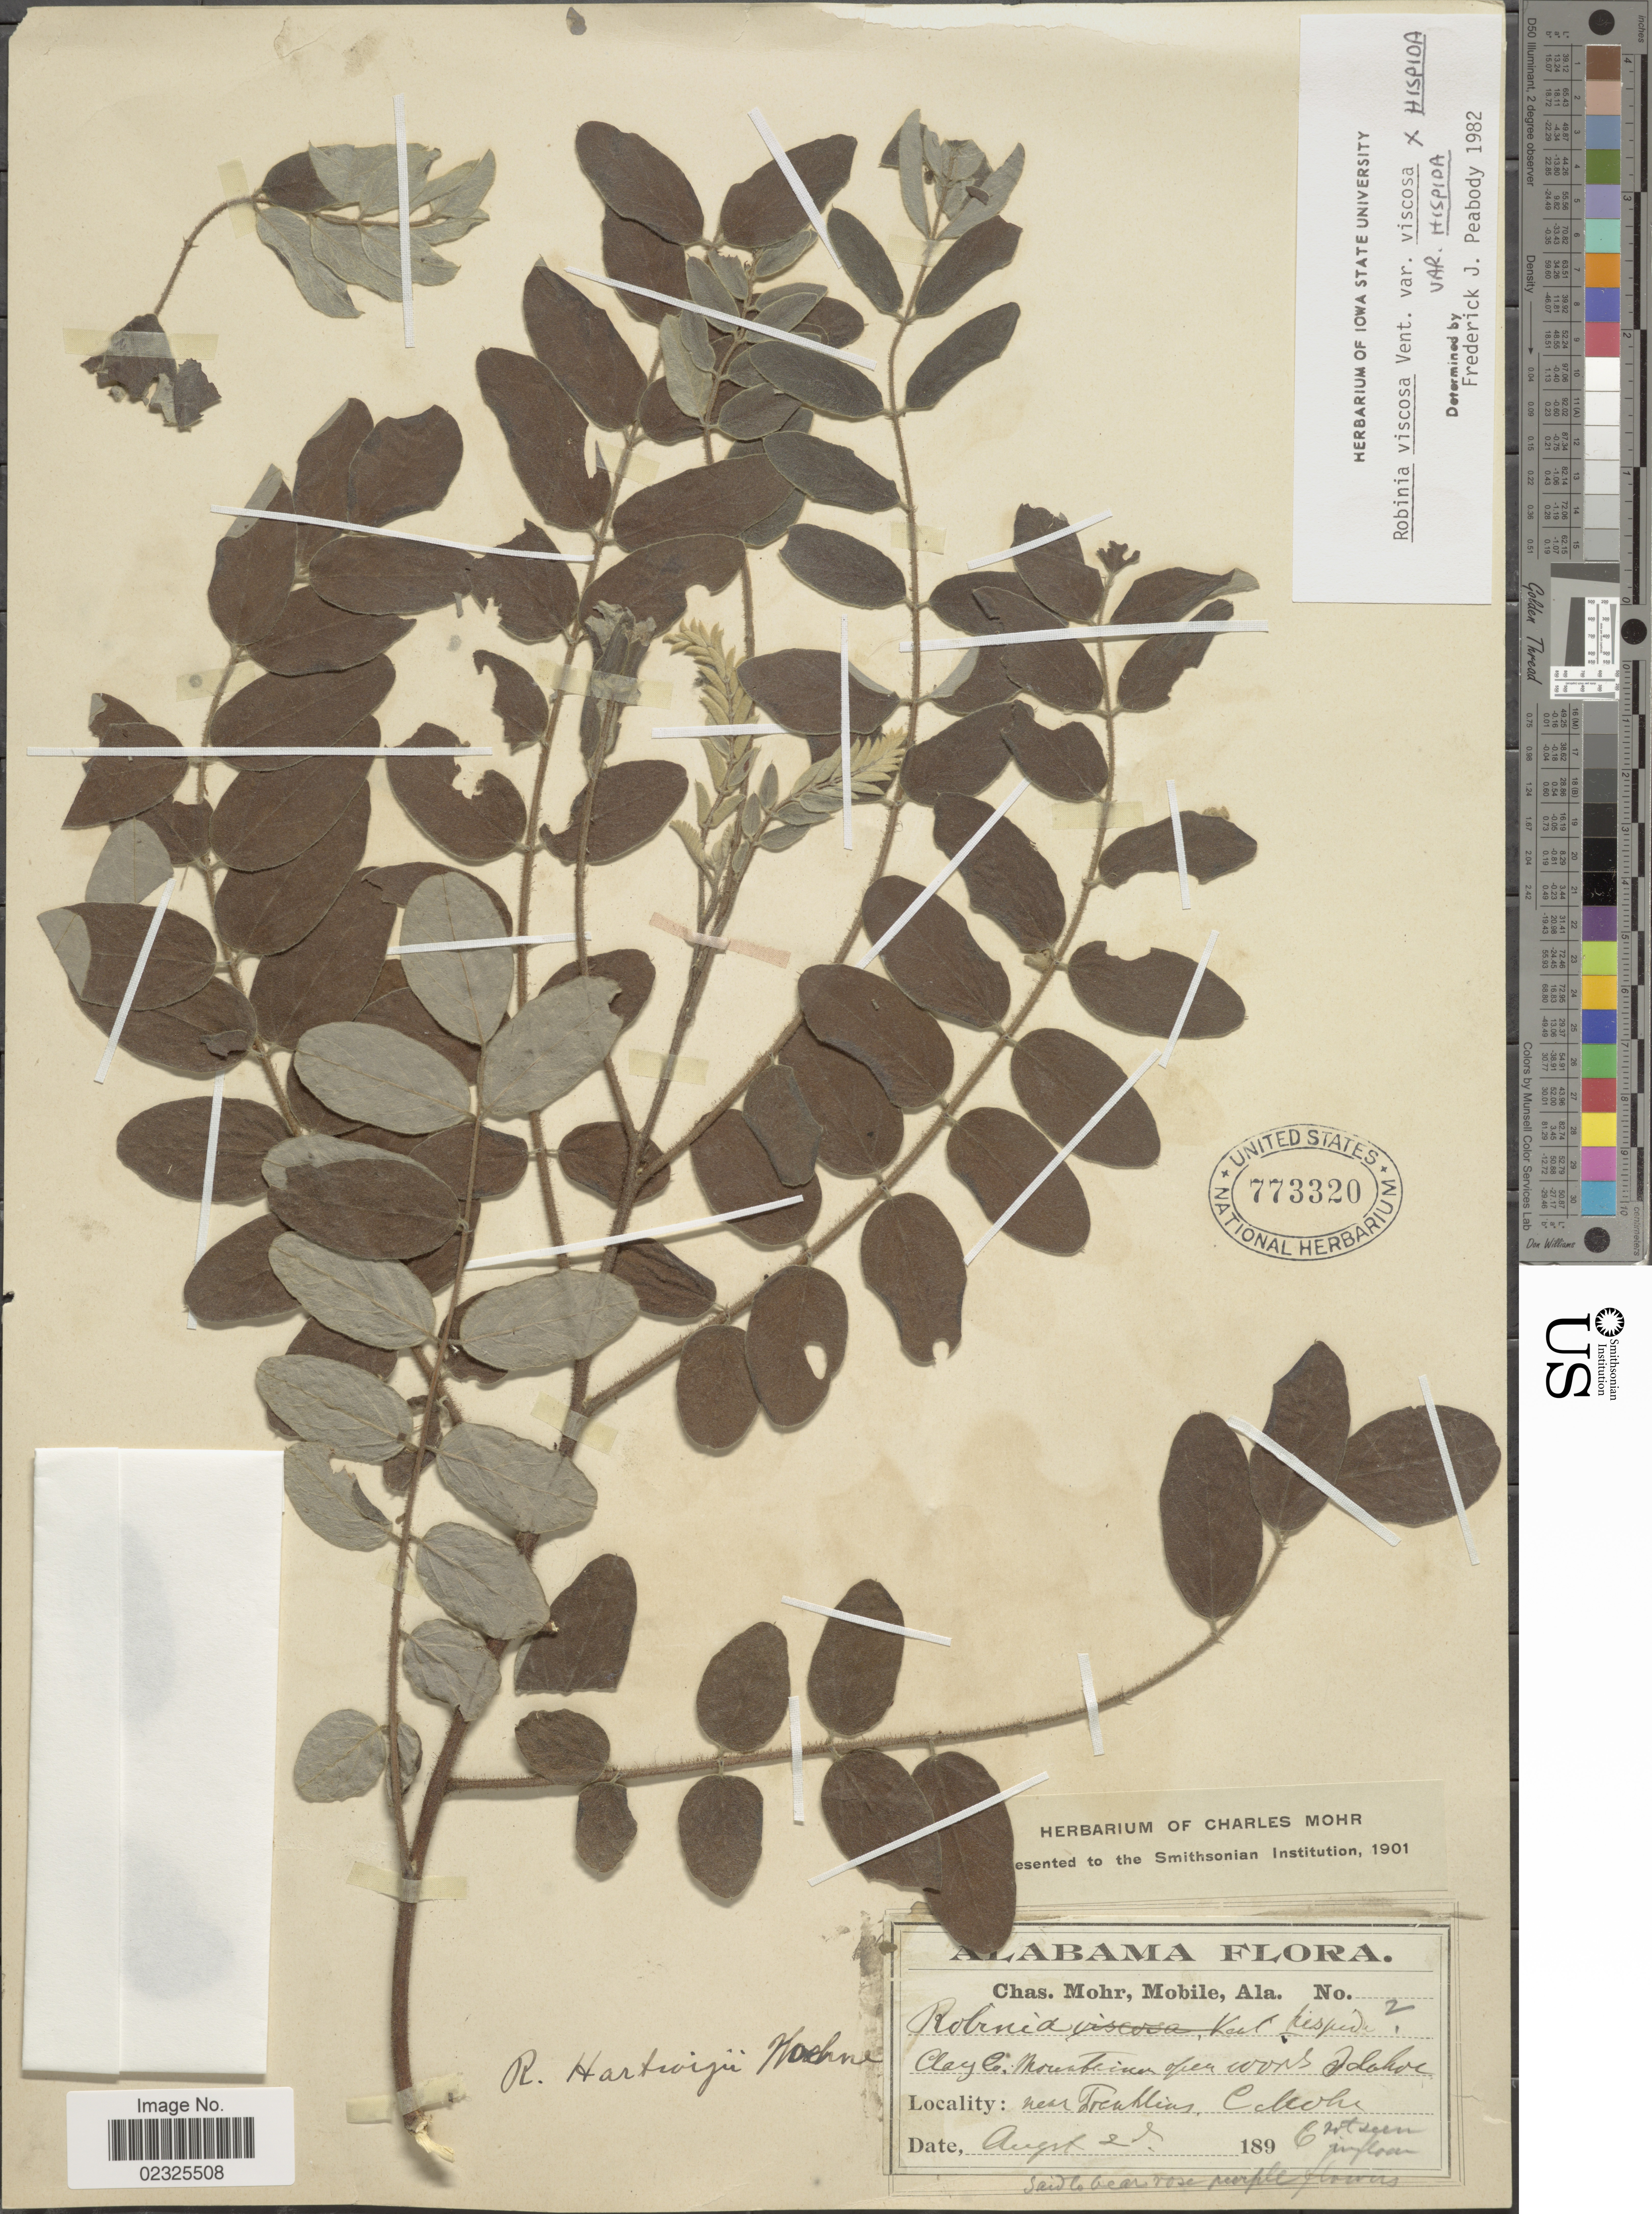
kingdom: Plantae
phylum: Tracheophyta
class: Magnoliopsida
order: Fabales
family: Fabaceae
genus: Robinia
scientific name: Robinia viscosa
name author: Vent.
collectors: C. T. Mohr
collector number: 2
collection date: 1896-08-28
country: United States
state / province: Idaho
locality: Clay Co.: near Franklins.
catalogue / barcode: US 773320